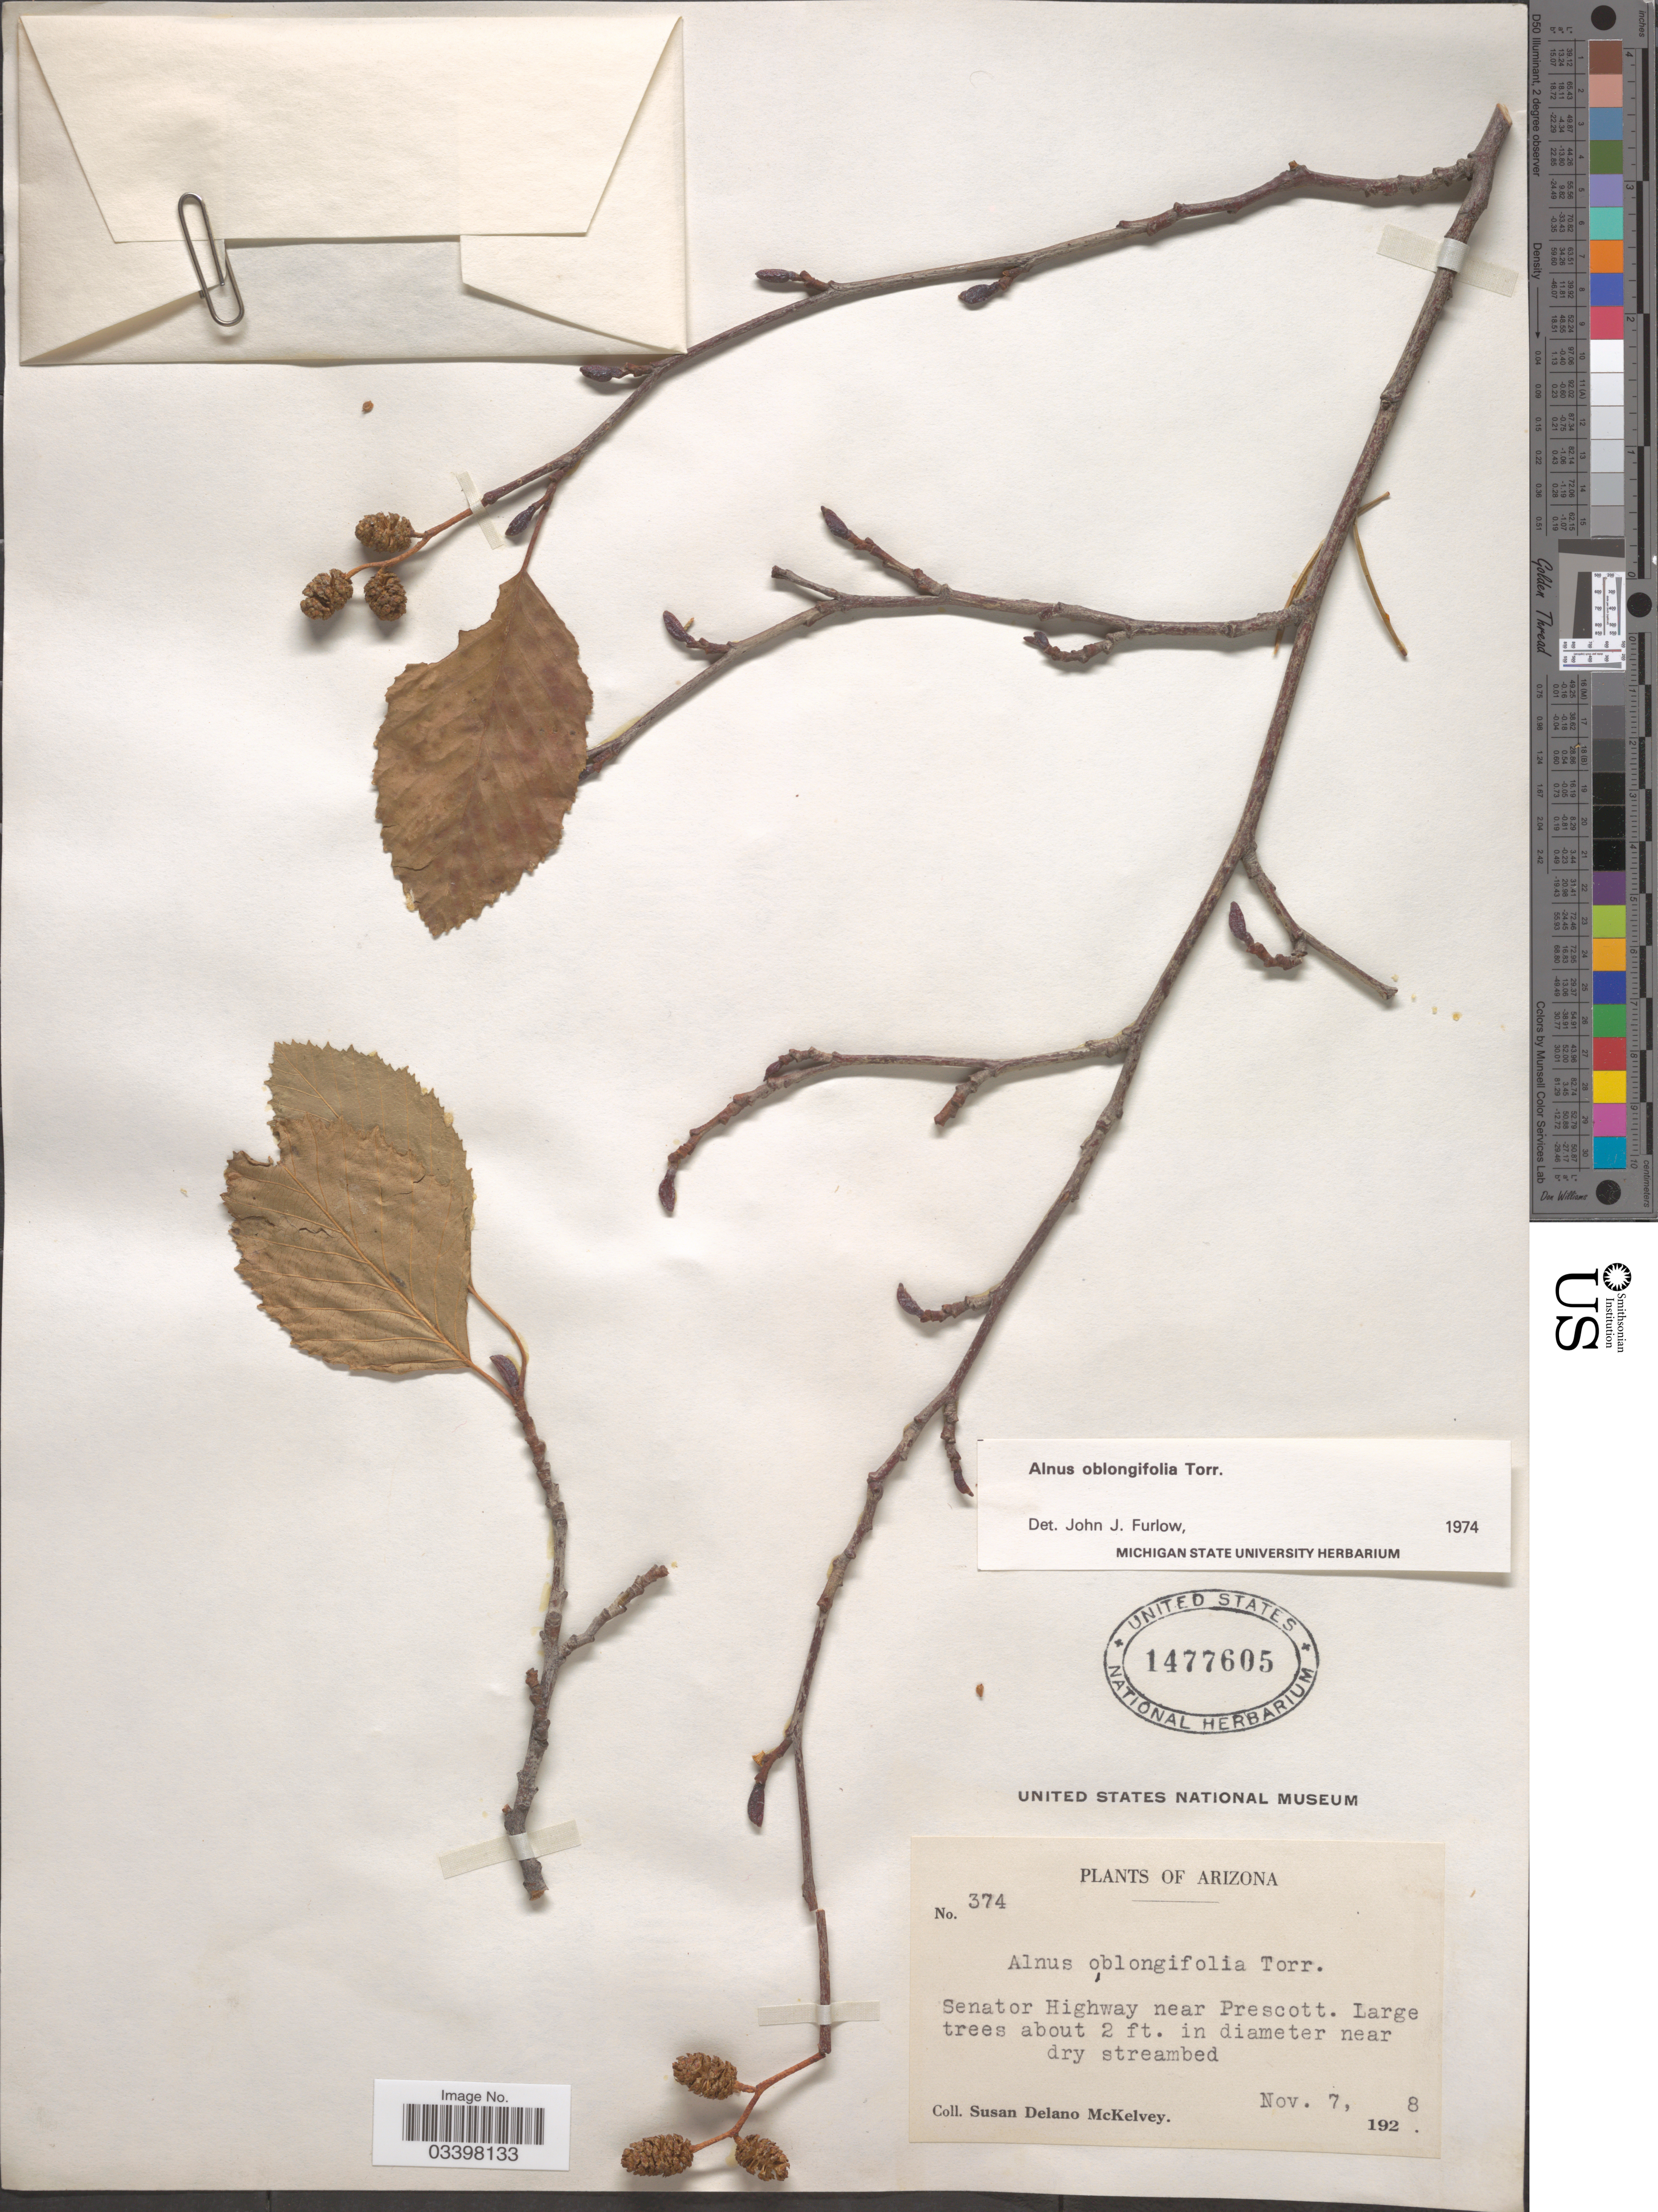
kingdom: Plantae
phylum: Tracheophyta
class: Magnoliopsida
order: Fagales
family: Betulaceae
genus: Alnus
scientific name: Alnus oblongifolia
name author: Torr. in Emory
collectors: S. A. McKelvey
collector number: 374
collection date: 1928-11-07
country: United States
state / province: Arizona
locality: Senator Highway near Prescott.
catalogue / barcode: US 1477605